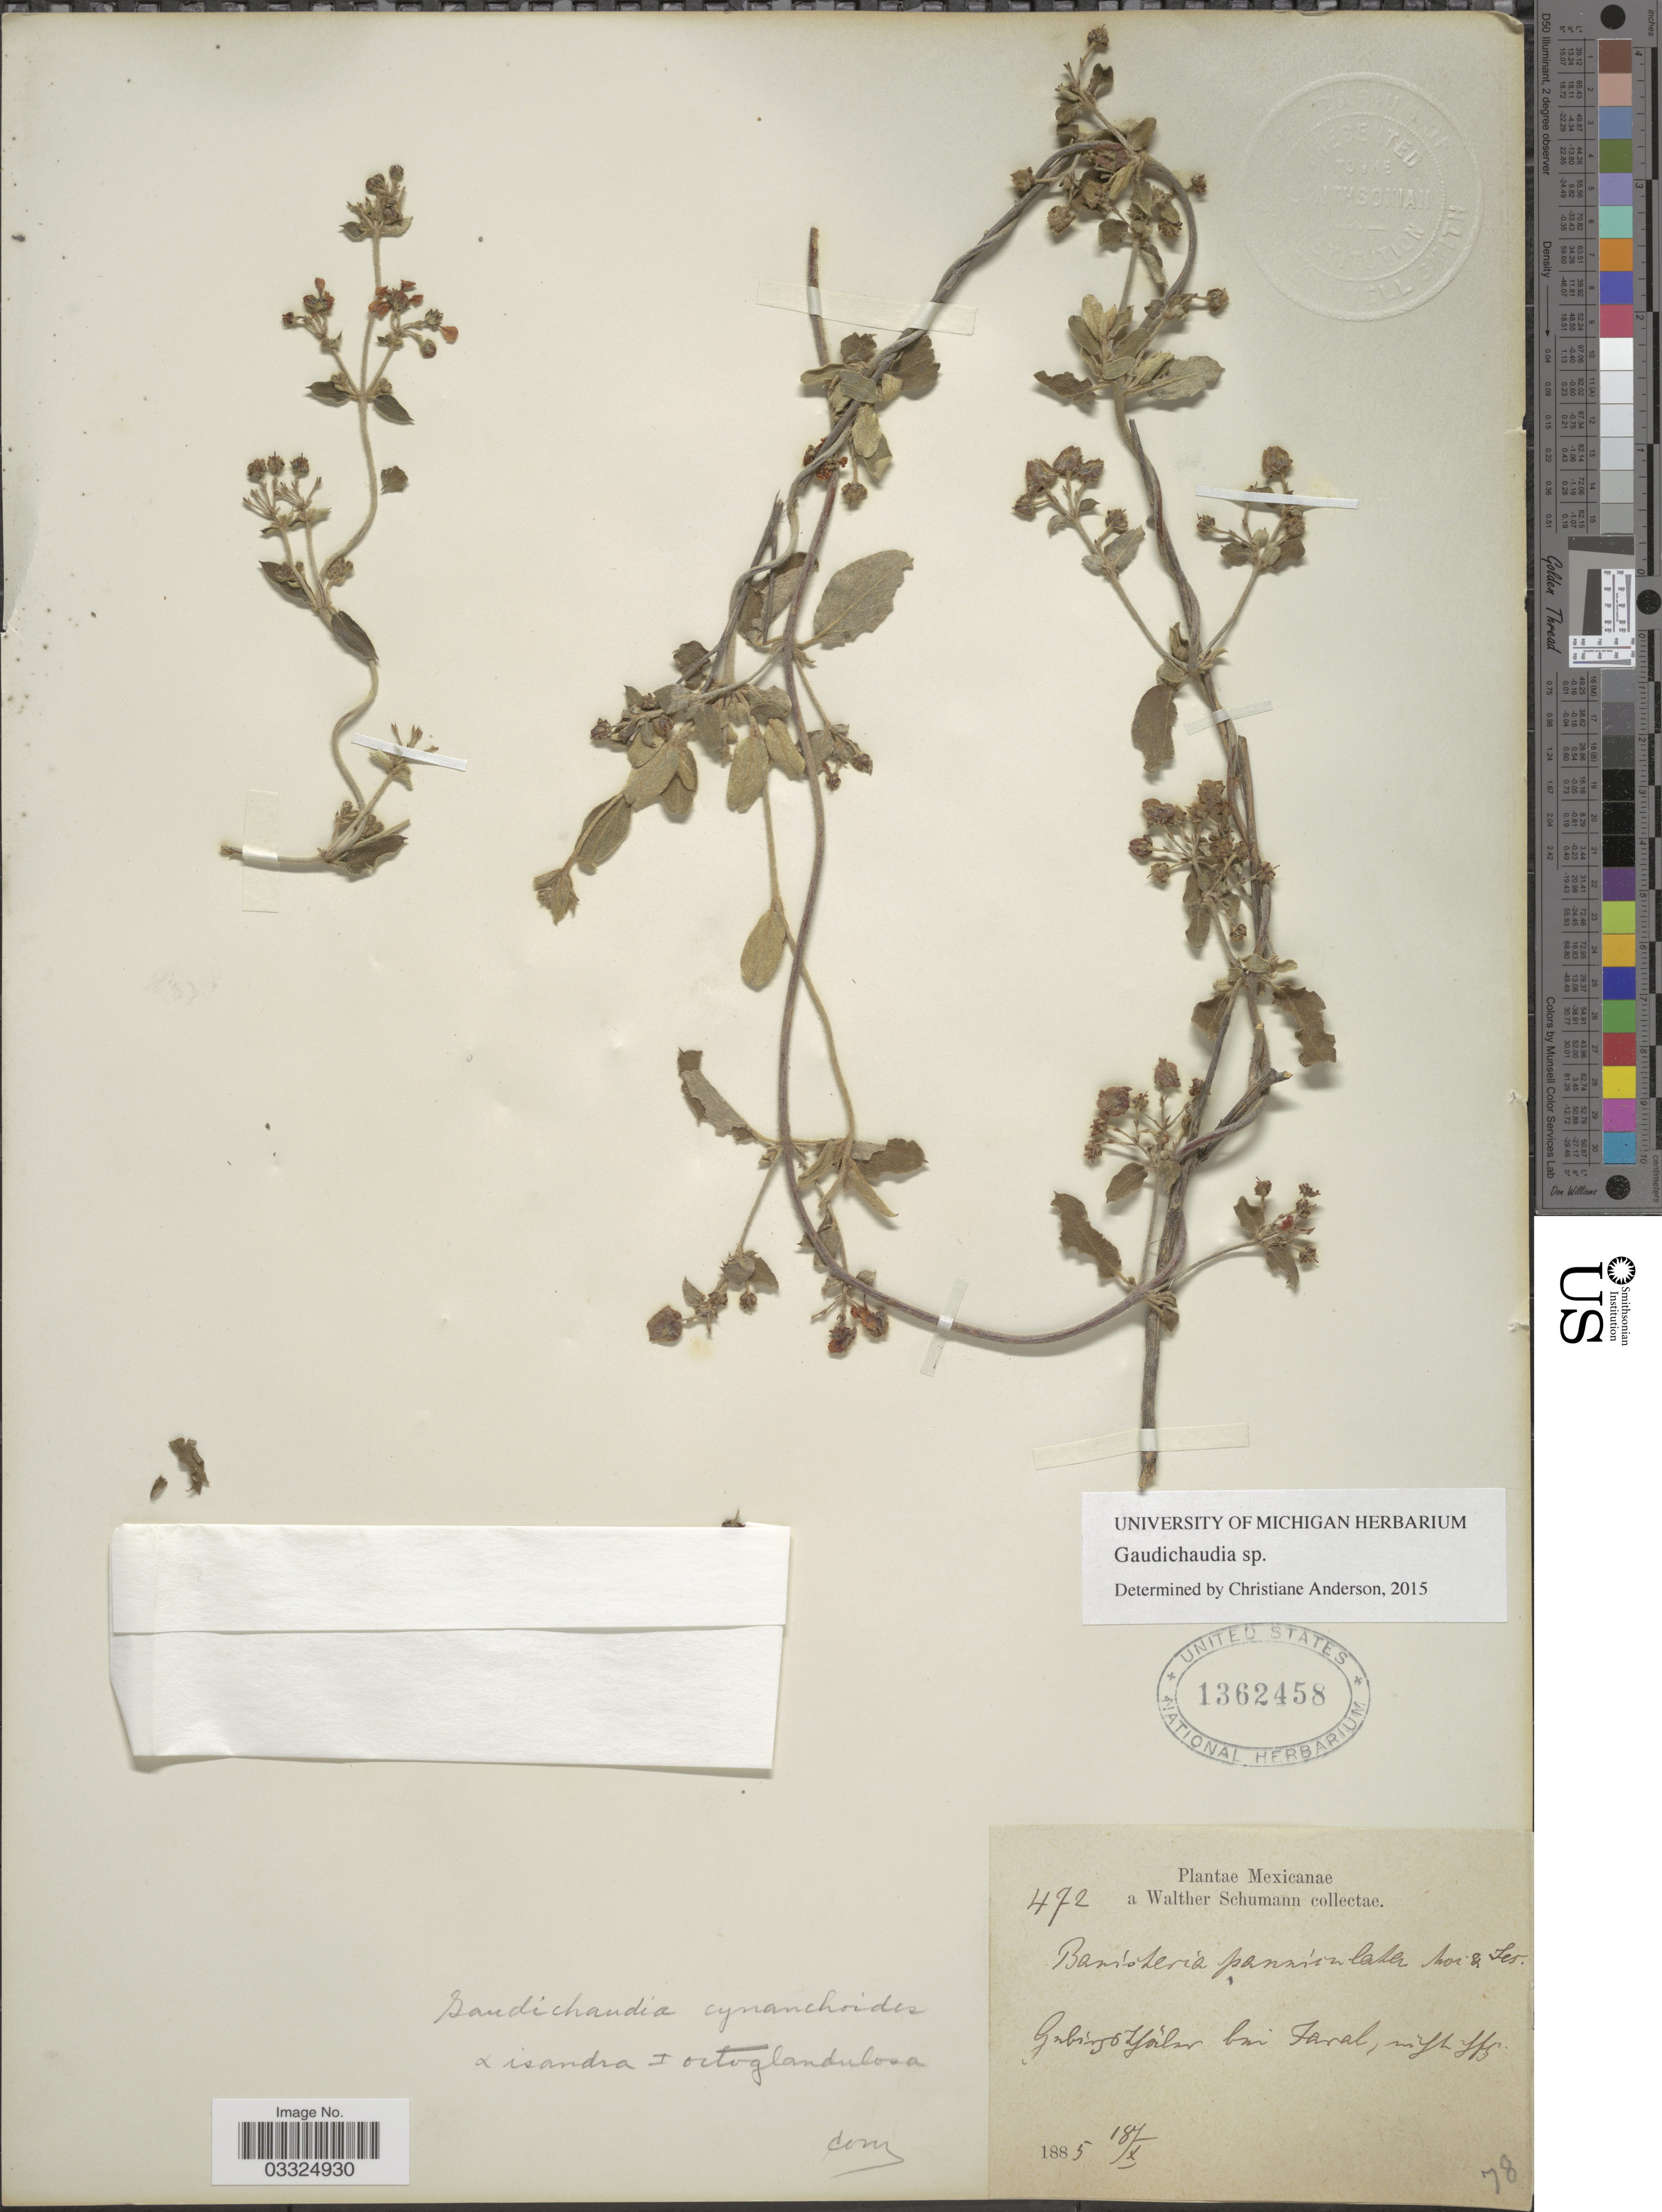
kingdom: Plantae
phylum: Tracheophyta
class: Magnoliopsida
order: Malpighiales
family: Malpighiaceae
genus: Gaudichaudia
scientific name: Gaudichaudia sp.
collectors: W. Schumann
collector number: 472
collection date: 1885-10-18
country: Mexico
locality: Gebirge [illegible text] bei Jaral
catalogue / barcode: US 1362458